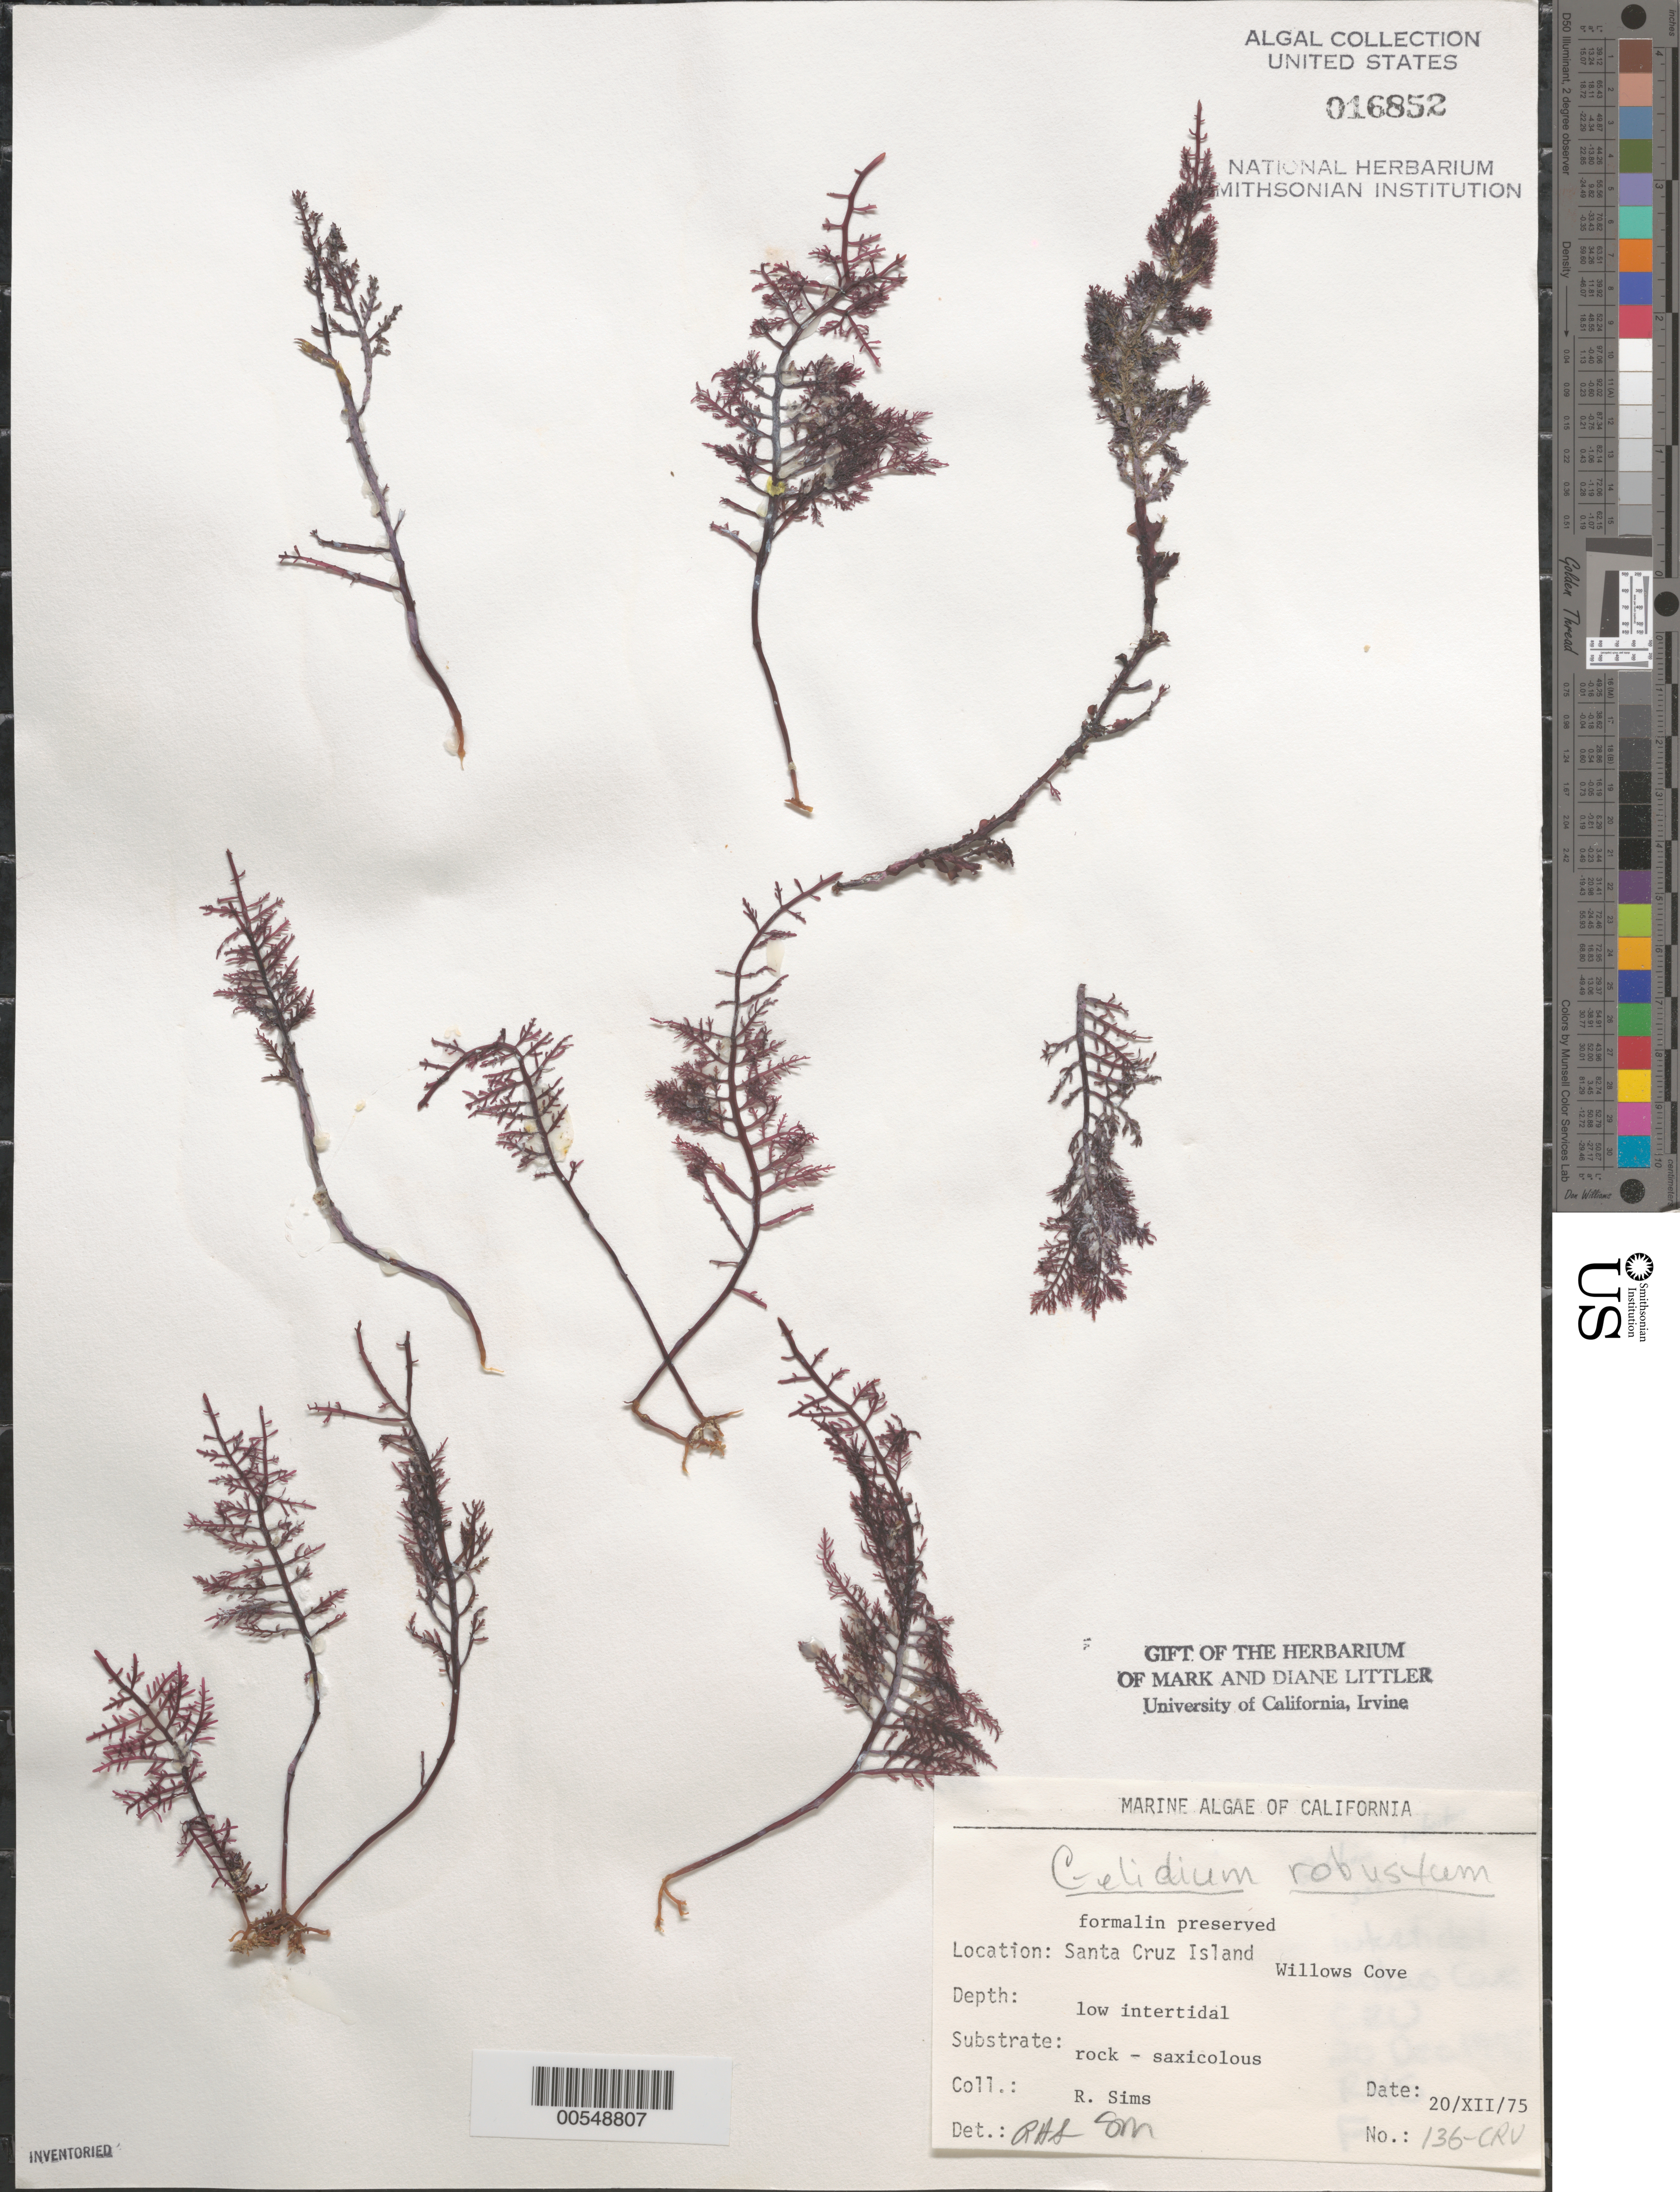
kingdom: Plantae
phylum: Rhodophyta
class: Florideophyceae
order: Gelidiales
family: Gelidiaceae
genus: Gelidium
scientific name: Gelidium robustum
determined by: Sims, Robert H.; Murray, S. N.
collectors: R. H. Sims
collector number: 136-cru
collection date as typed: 20 Dec 1975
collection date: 1975-12-20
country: United States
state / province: California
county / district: Santa Barbara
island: Santa Cruz Island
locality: Willows Cove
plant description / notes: BLM-SOCALBIGHT Rocky Intertidal Survey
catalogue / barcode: US 16852